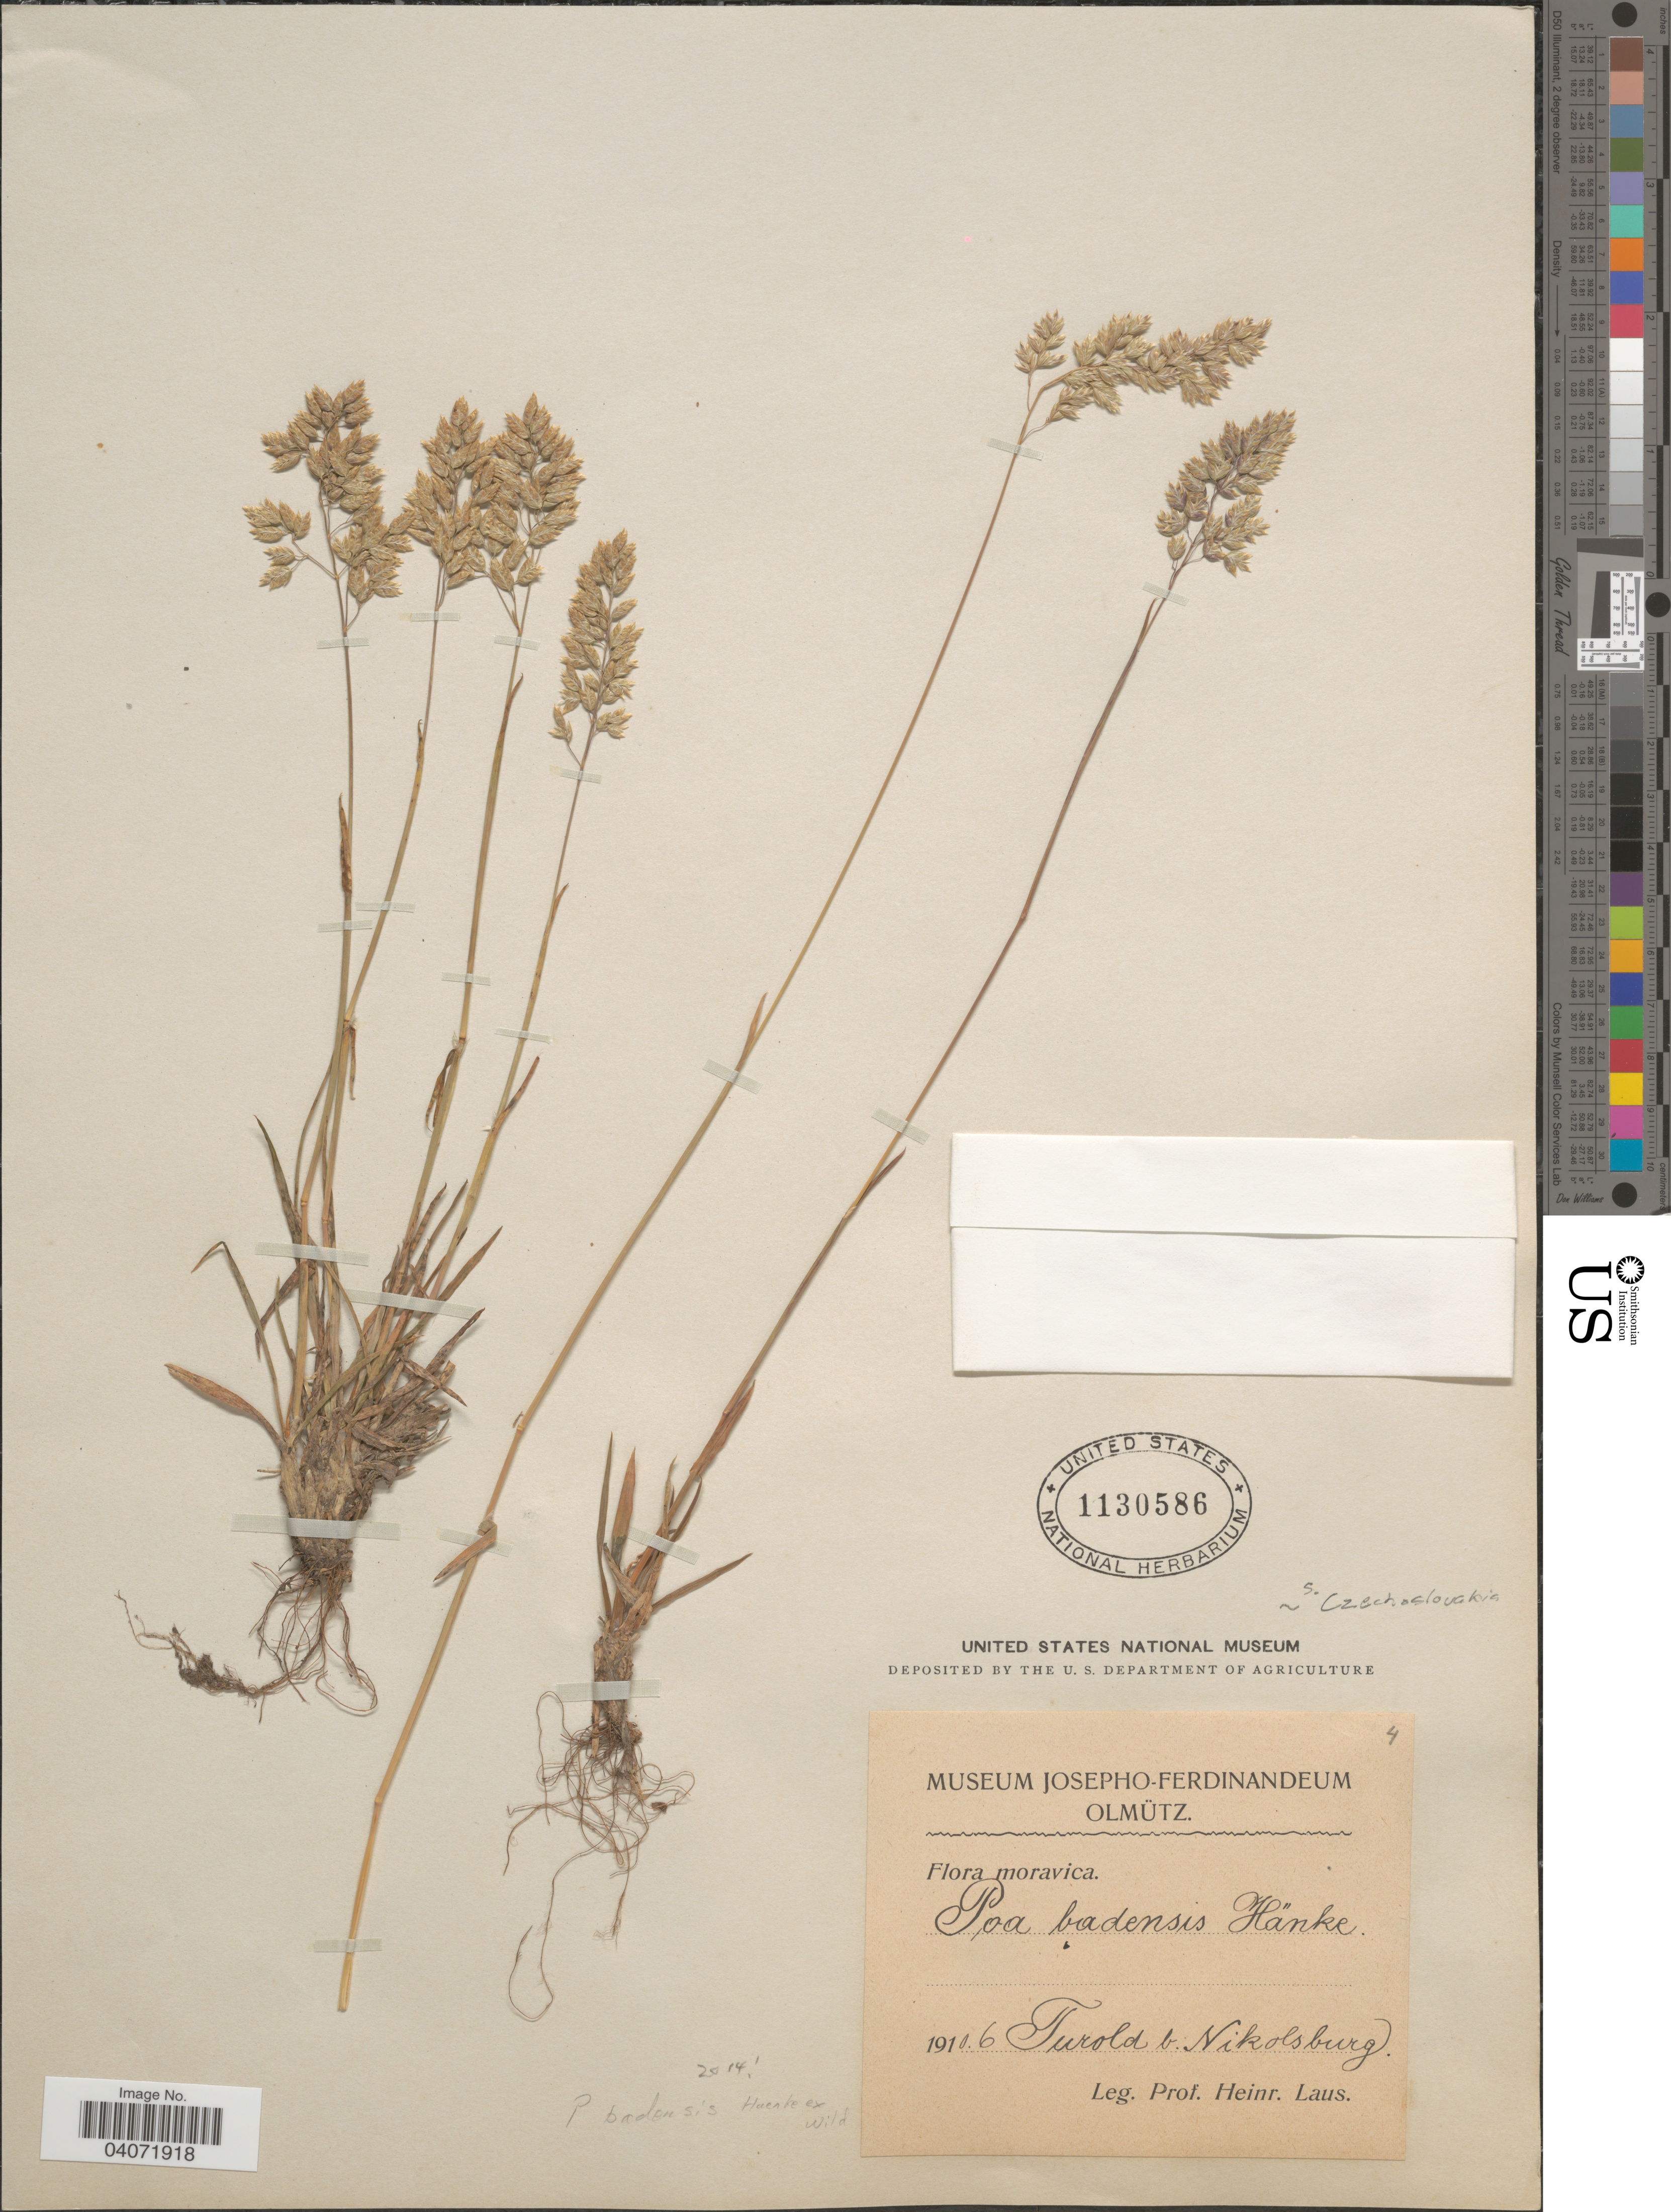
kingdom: Plantae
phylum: Tracheophyta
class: Liliopsida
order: Poales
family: Poaceae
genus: Poa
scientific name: Poa badensis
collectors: H. Laus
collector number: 4?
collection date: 1910-06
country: Czechia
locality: Moravica. Turold b. Nikolsburg.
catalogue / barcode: US 1130586